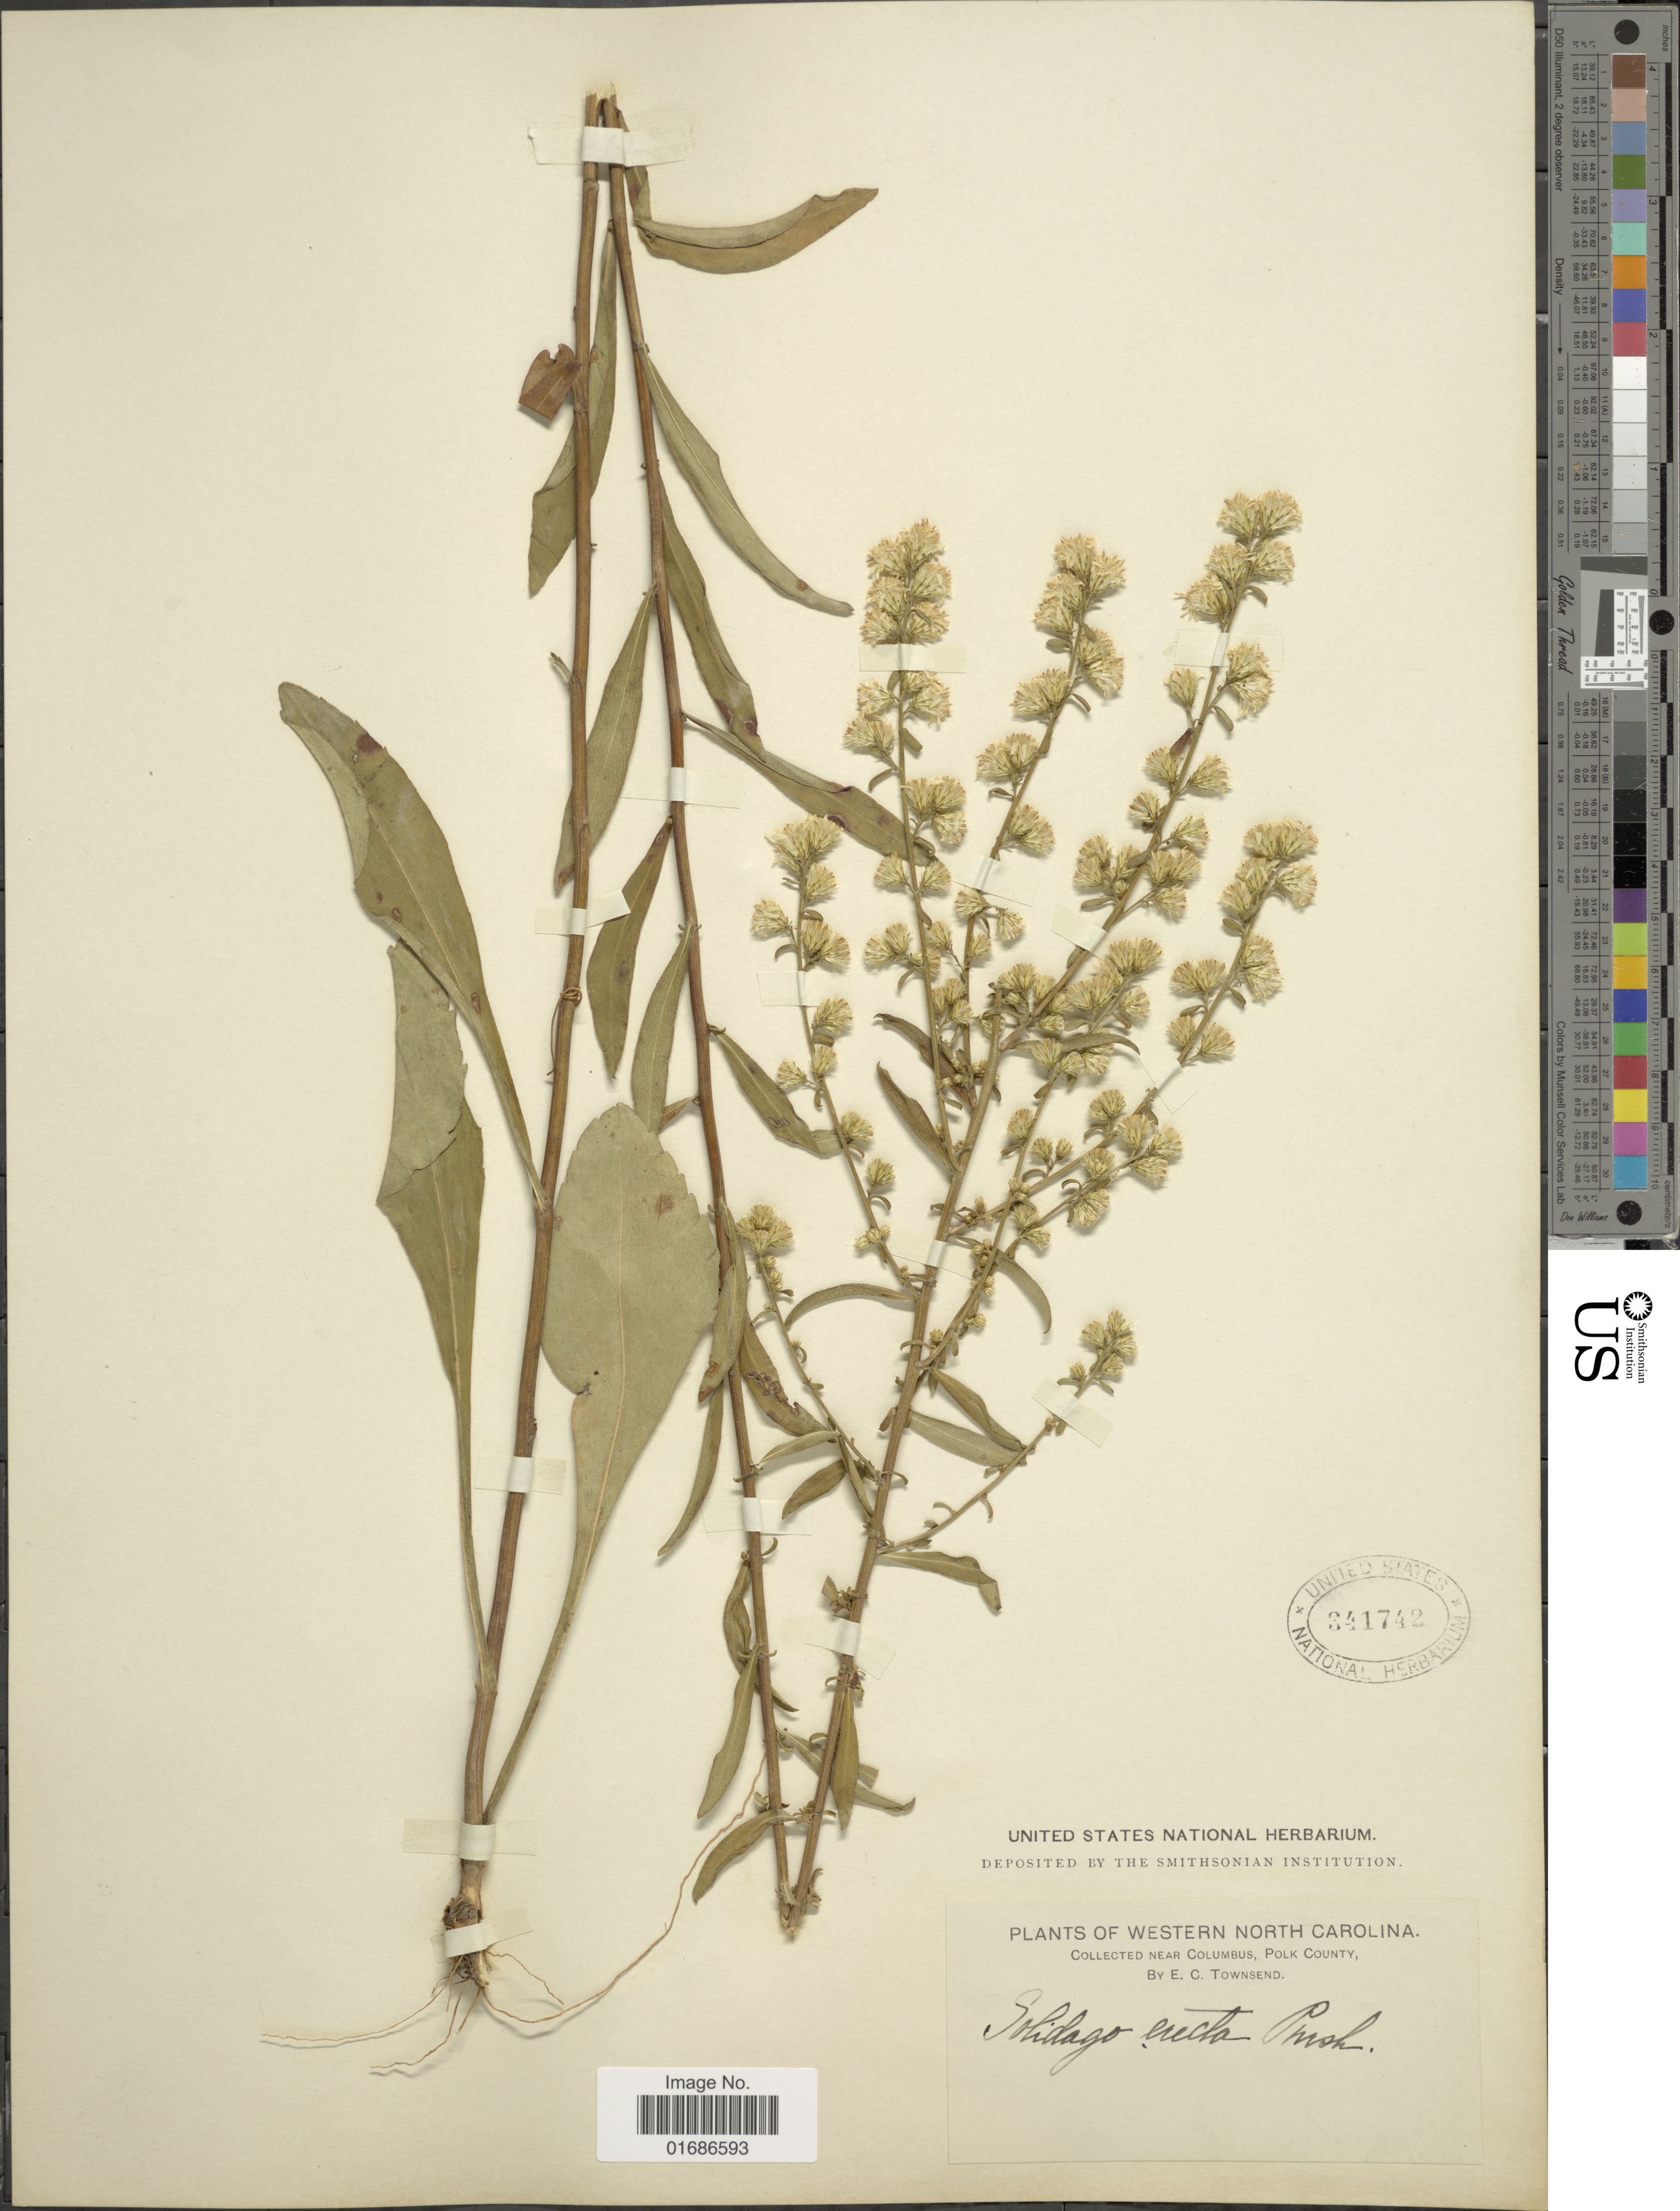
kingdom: Plantae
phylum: Tracheophyta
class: Magnoliopsida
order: Asterales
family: Asteraceae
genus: Solidago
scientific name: Solidago erecta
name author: Pursh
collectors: E. C. Townsend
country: United States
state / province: North Carolina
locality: Western North Carolina, near Columbus, Polk County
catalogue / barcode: US 341742